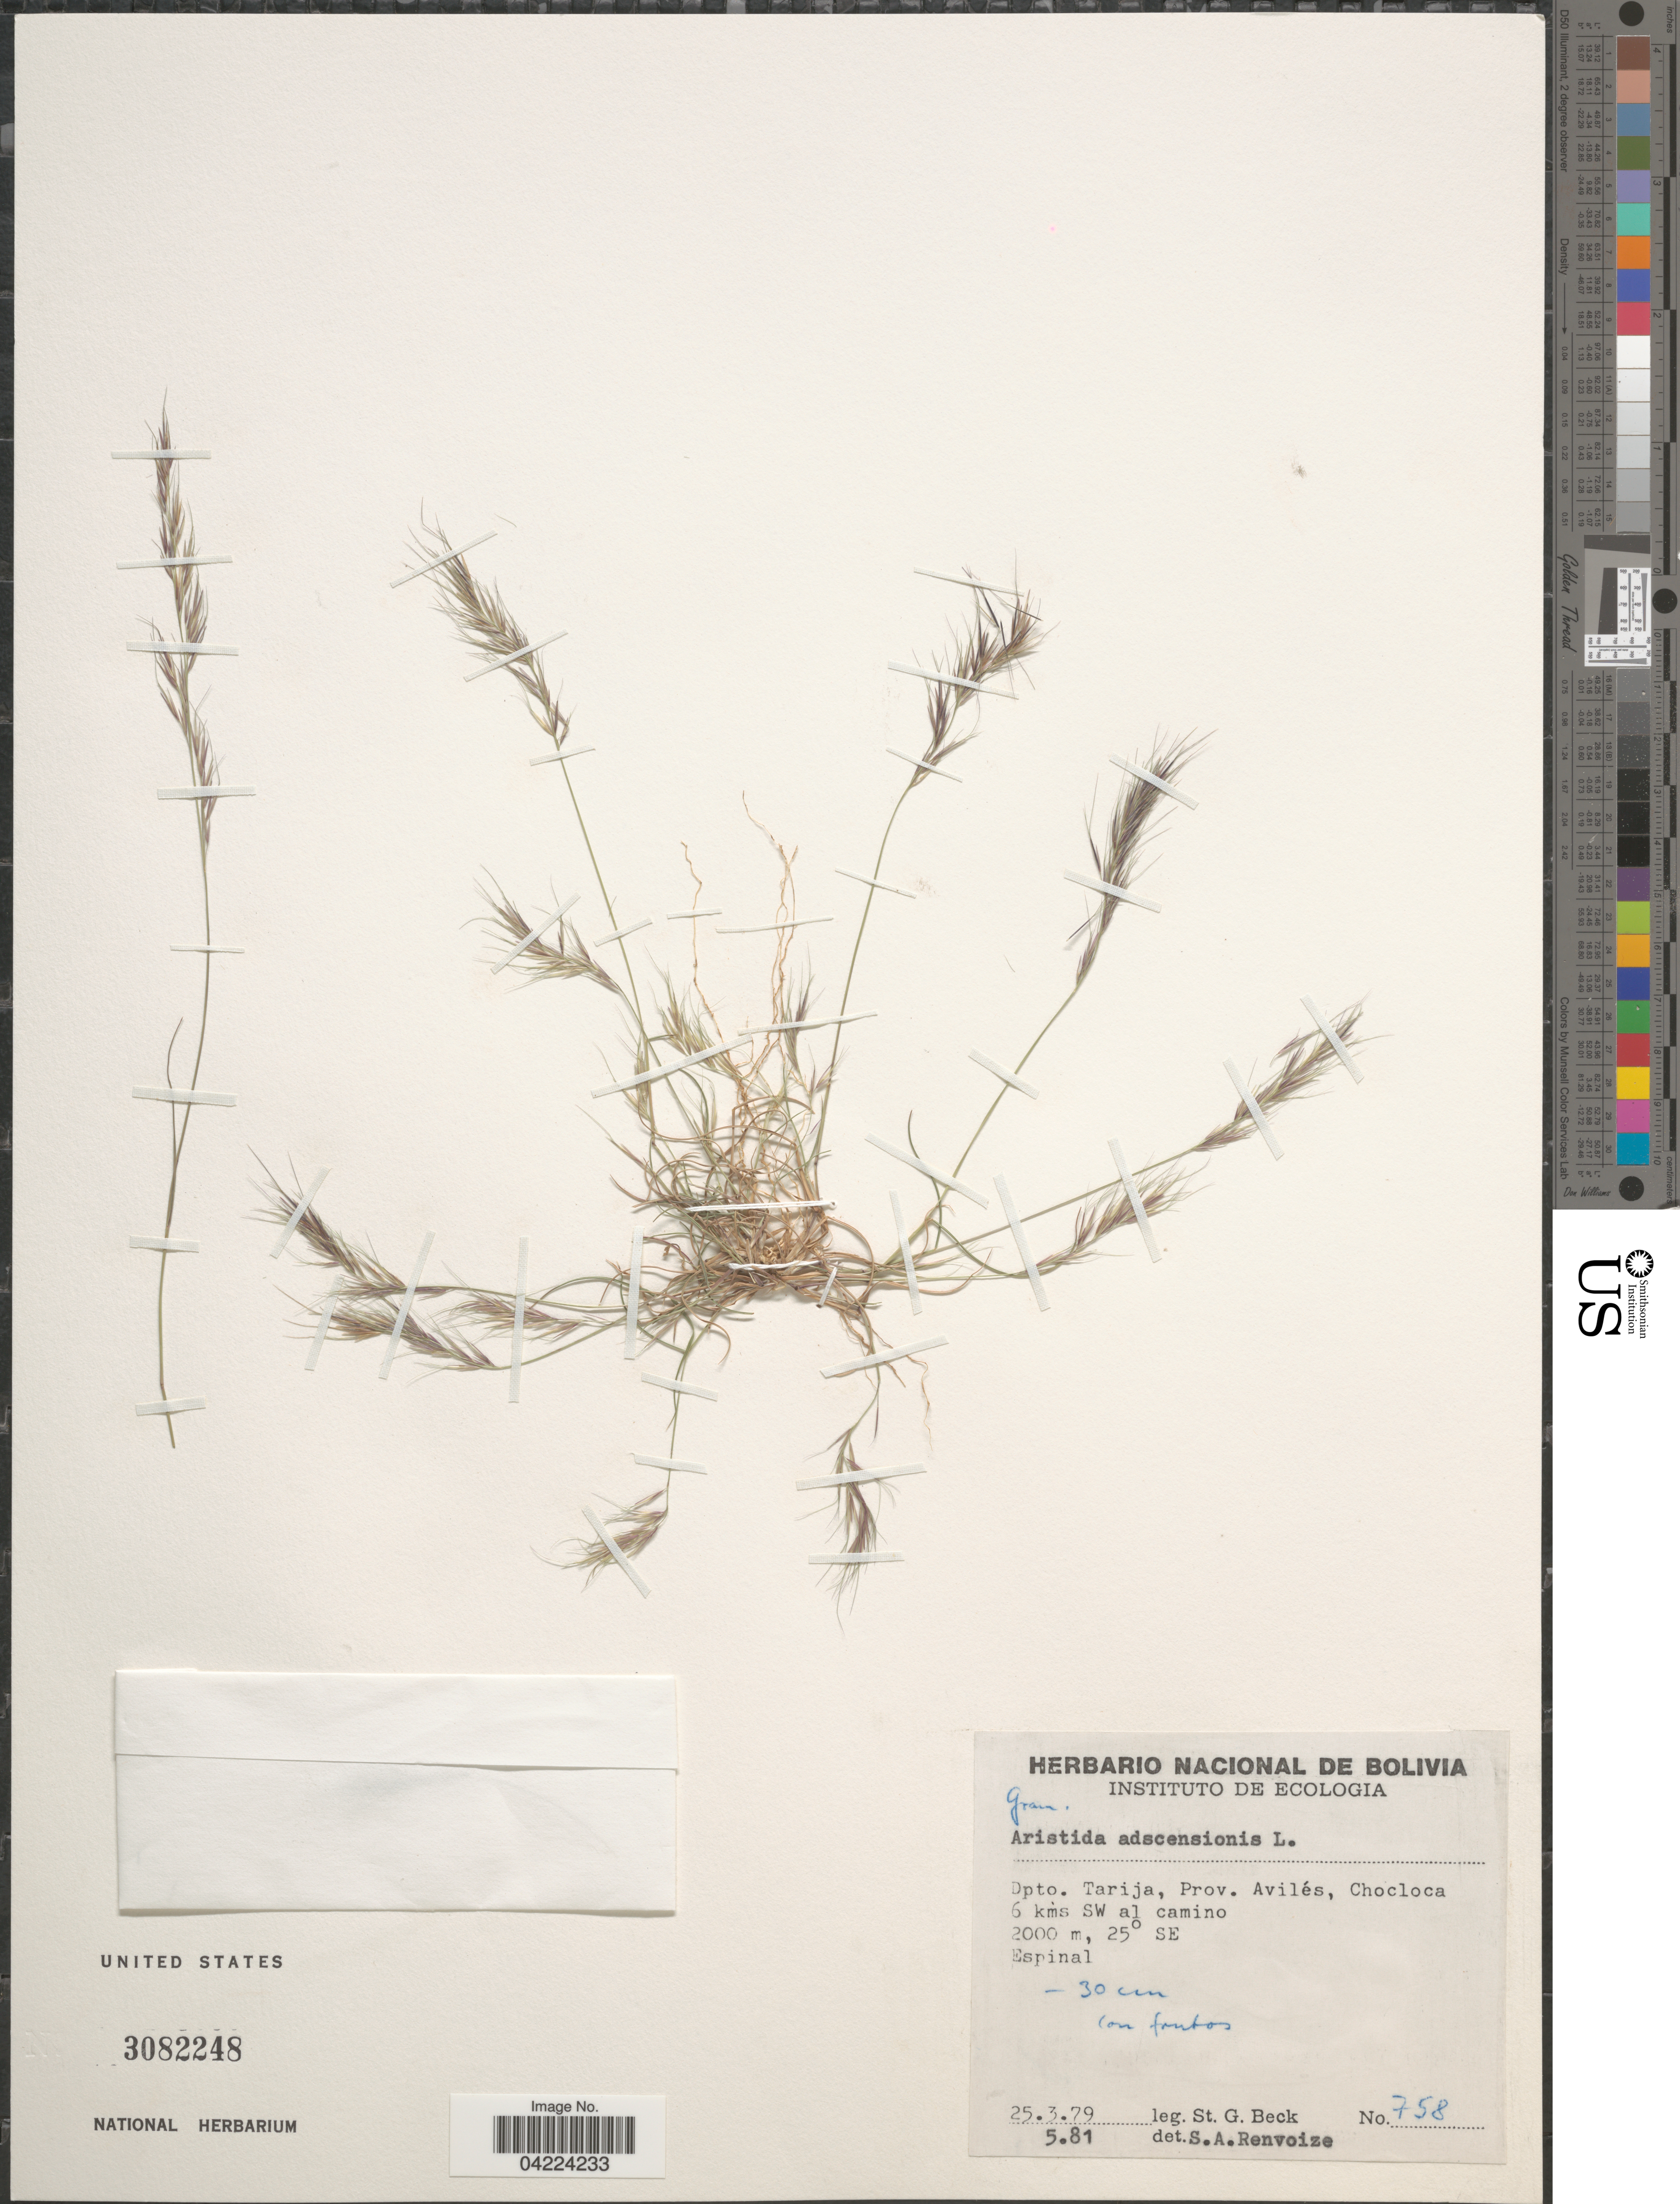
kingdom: Plantae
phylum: Tracheophyta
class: Liliopsida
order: Poales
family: Poaceae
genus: Aristida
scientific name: Aristida adscensionis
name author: L.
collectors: S. G. Beck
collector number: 758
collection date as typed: Transcribed d/m/y: 25/3/79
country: Bolivia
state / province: Tarija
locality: Dpto. Tarija, Prov. Avilés, Chocloca 6 kms SW al camino. 25° SE. Espinal.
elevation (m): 2000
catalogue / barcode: US 3082248